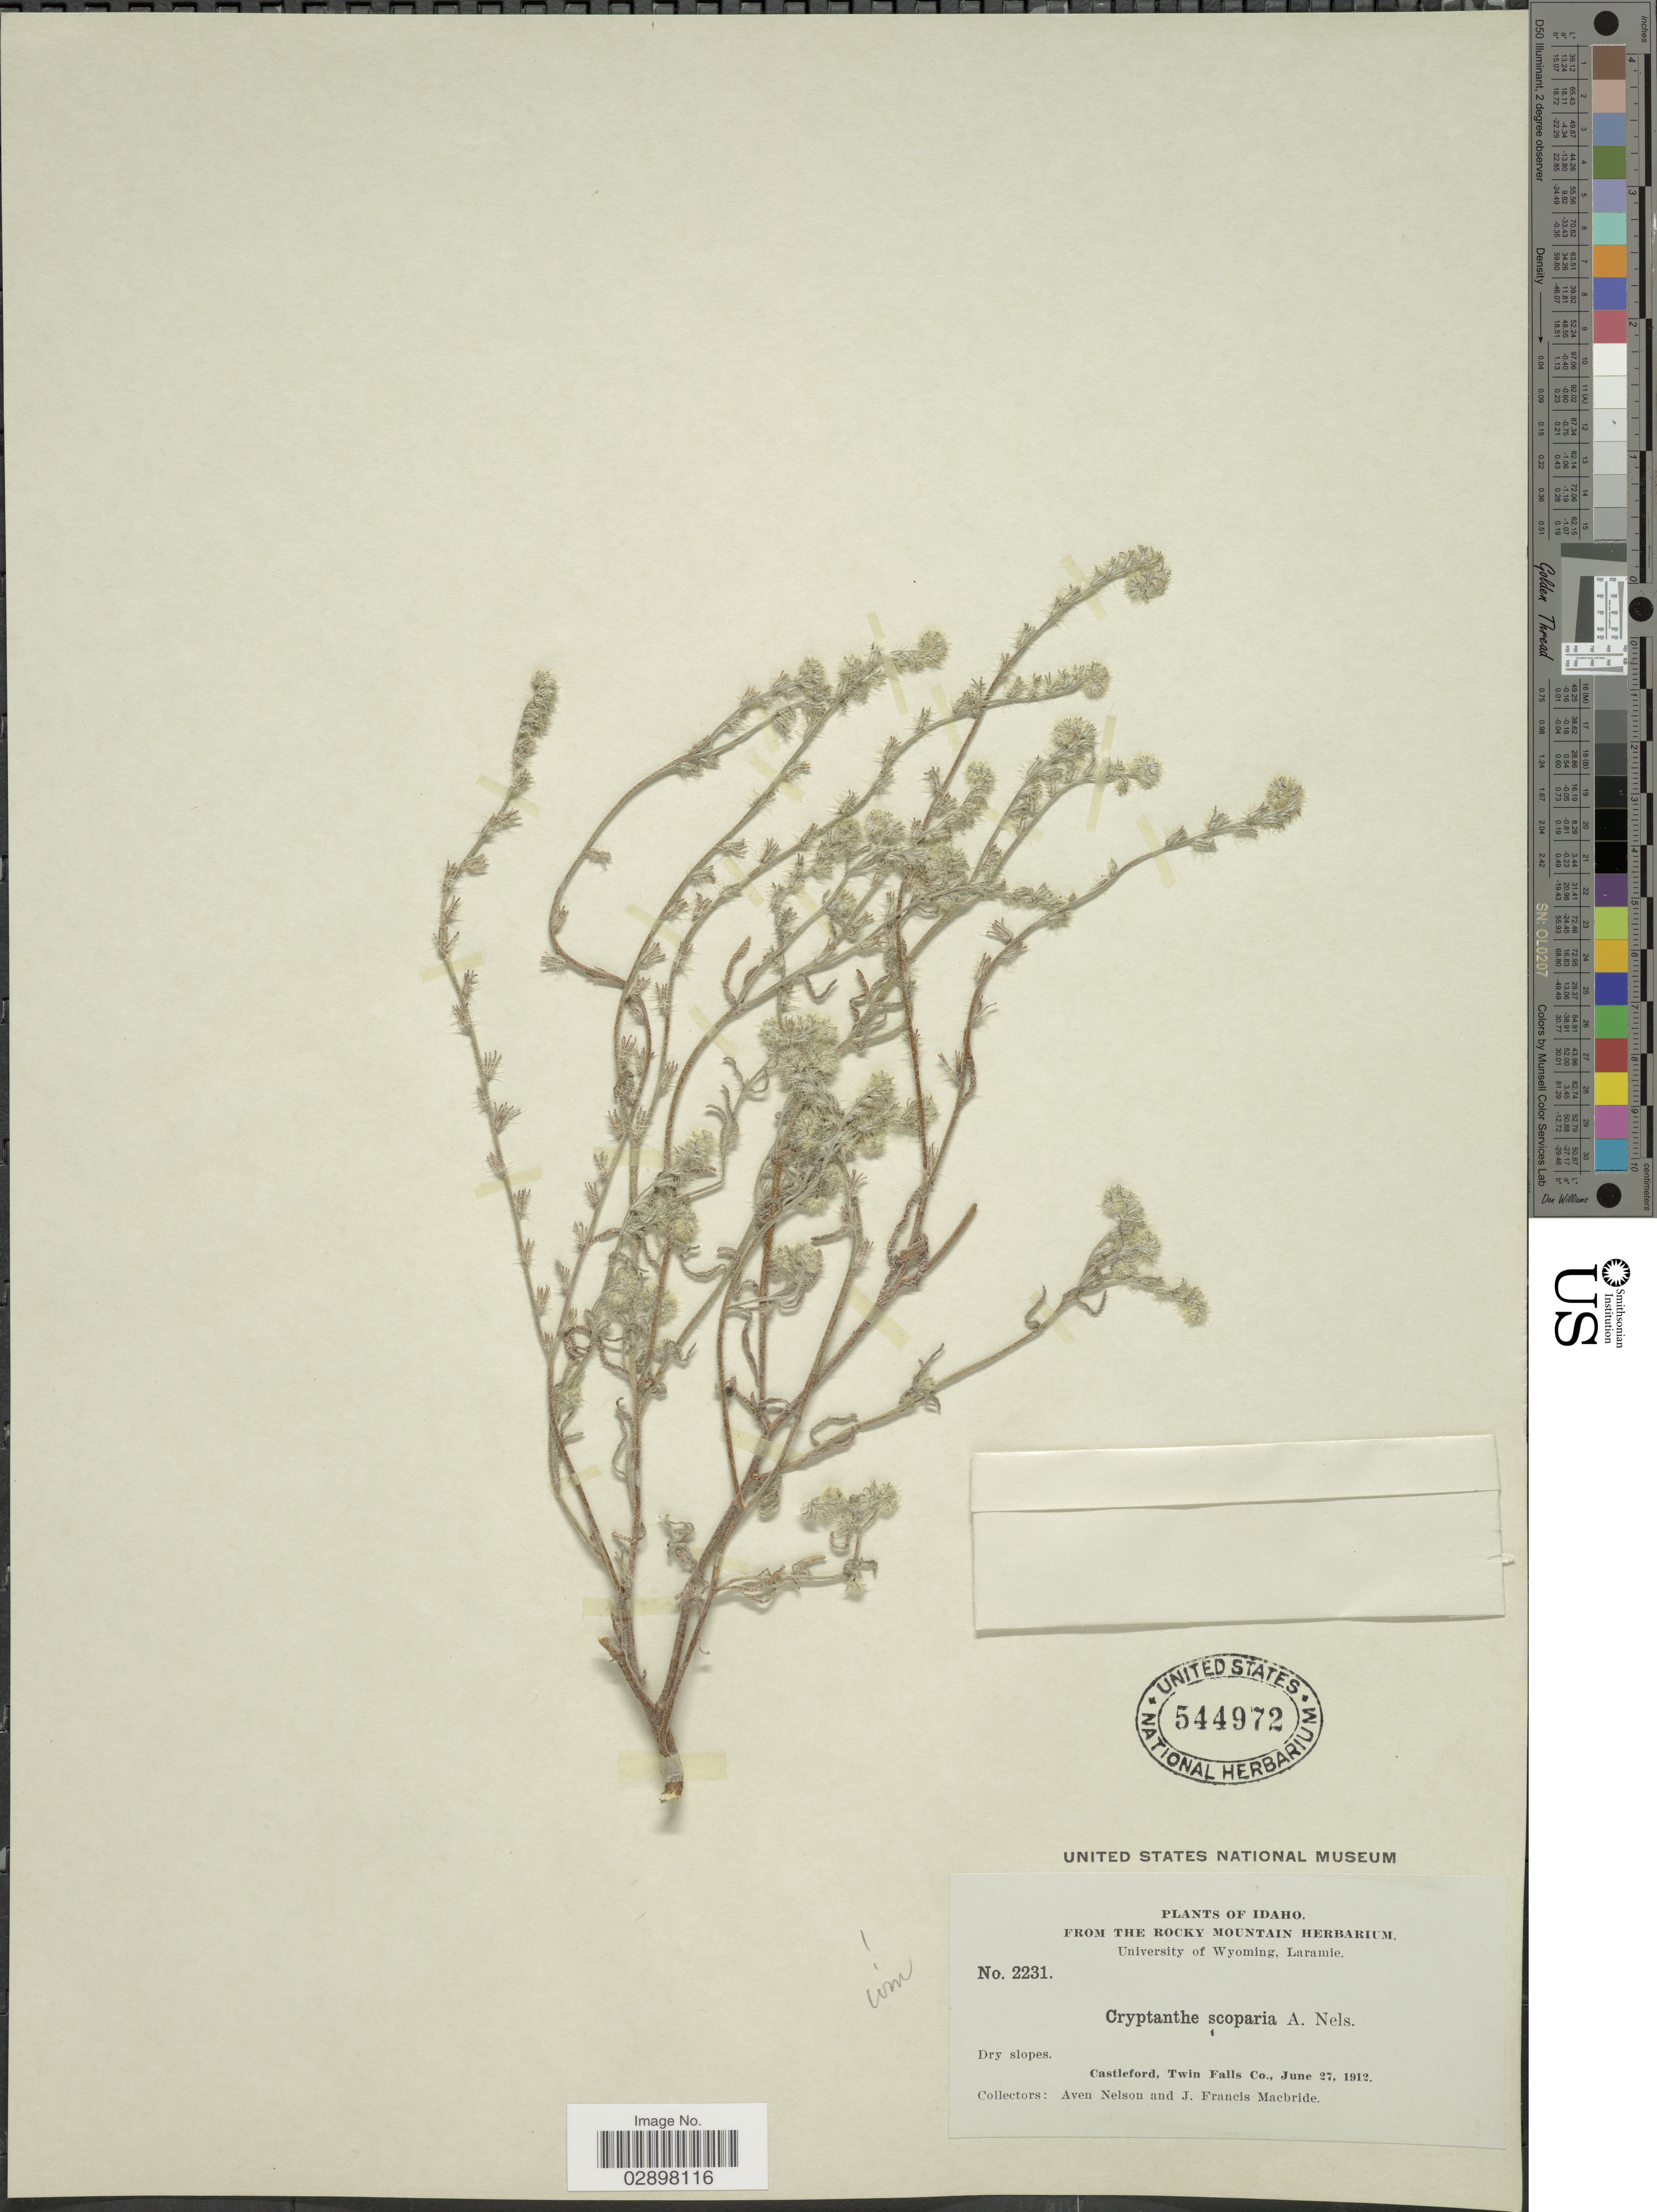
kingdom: Plantae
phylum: Tracheophyta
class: Magnoliopsida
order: Boraginales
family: Boraginaceae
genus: Cryptantha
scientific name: Cryptantha scoparia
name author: A. Nelson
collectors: A. Nelson & J. F. Macbride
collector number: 2231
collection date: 1912-06-27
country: United States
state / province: Idaho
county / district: Twin Falls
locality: Castleford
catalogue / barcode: US 544972